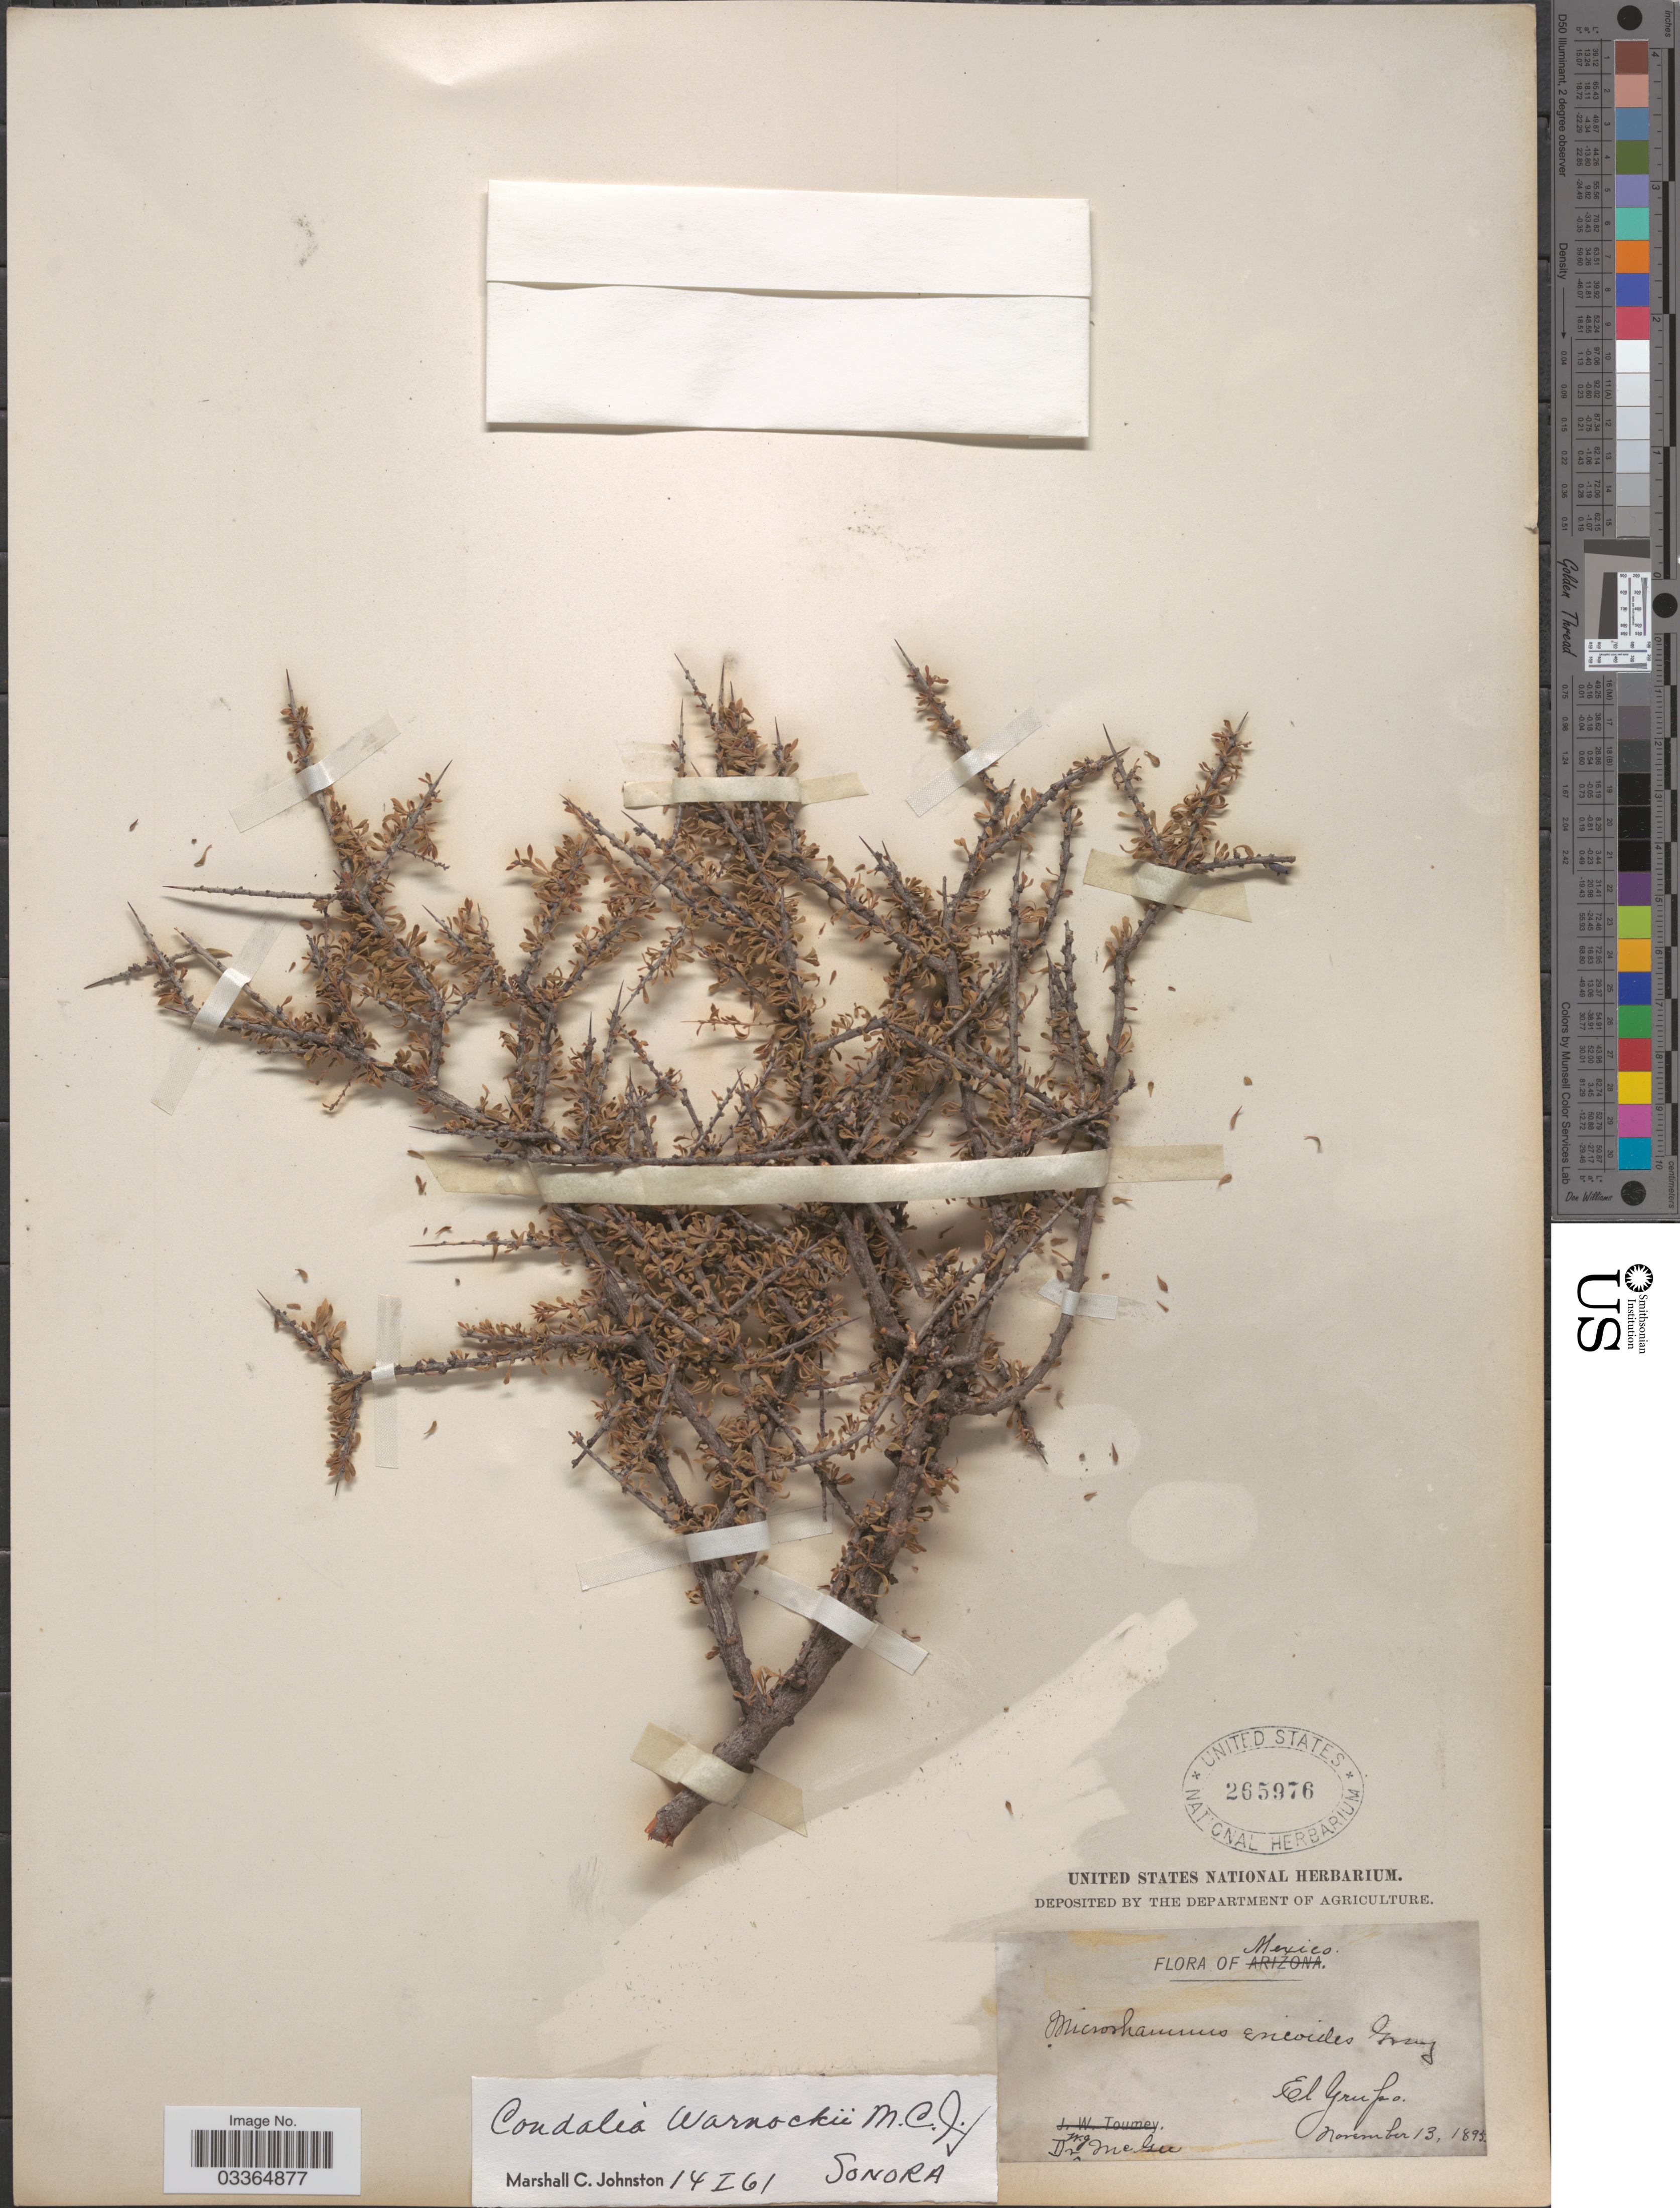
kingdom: Plantae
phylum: Tracheophyta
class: Magnoliopsida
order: Rosales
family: Rhamnaceae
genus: Condalia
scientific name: Condalia warnockii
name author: M.C. Johnst.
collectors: W. McGee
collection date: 1895-11-13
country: Mexico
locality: El Grupo.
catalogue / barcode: US 265976